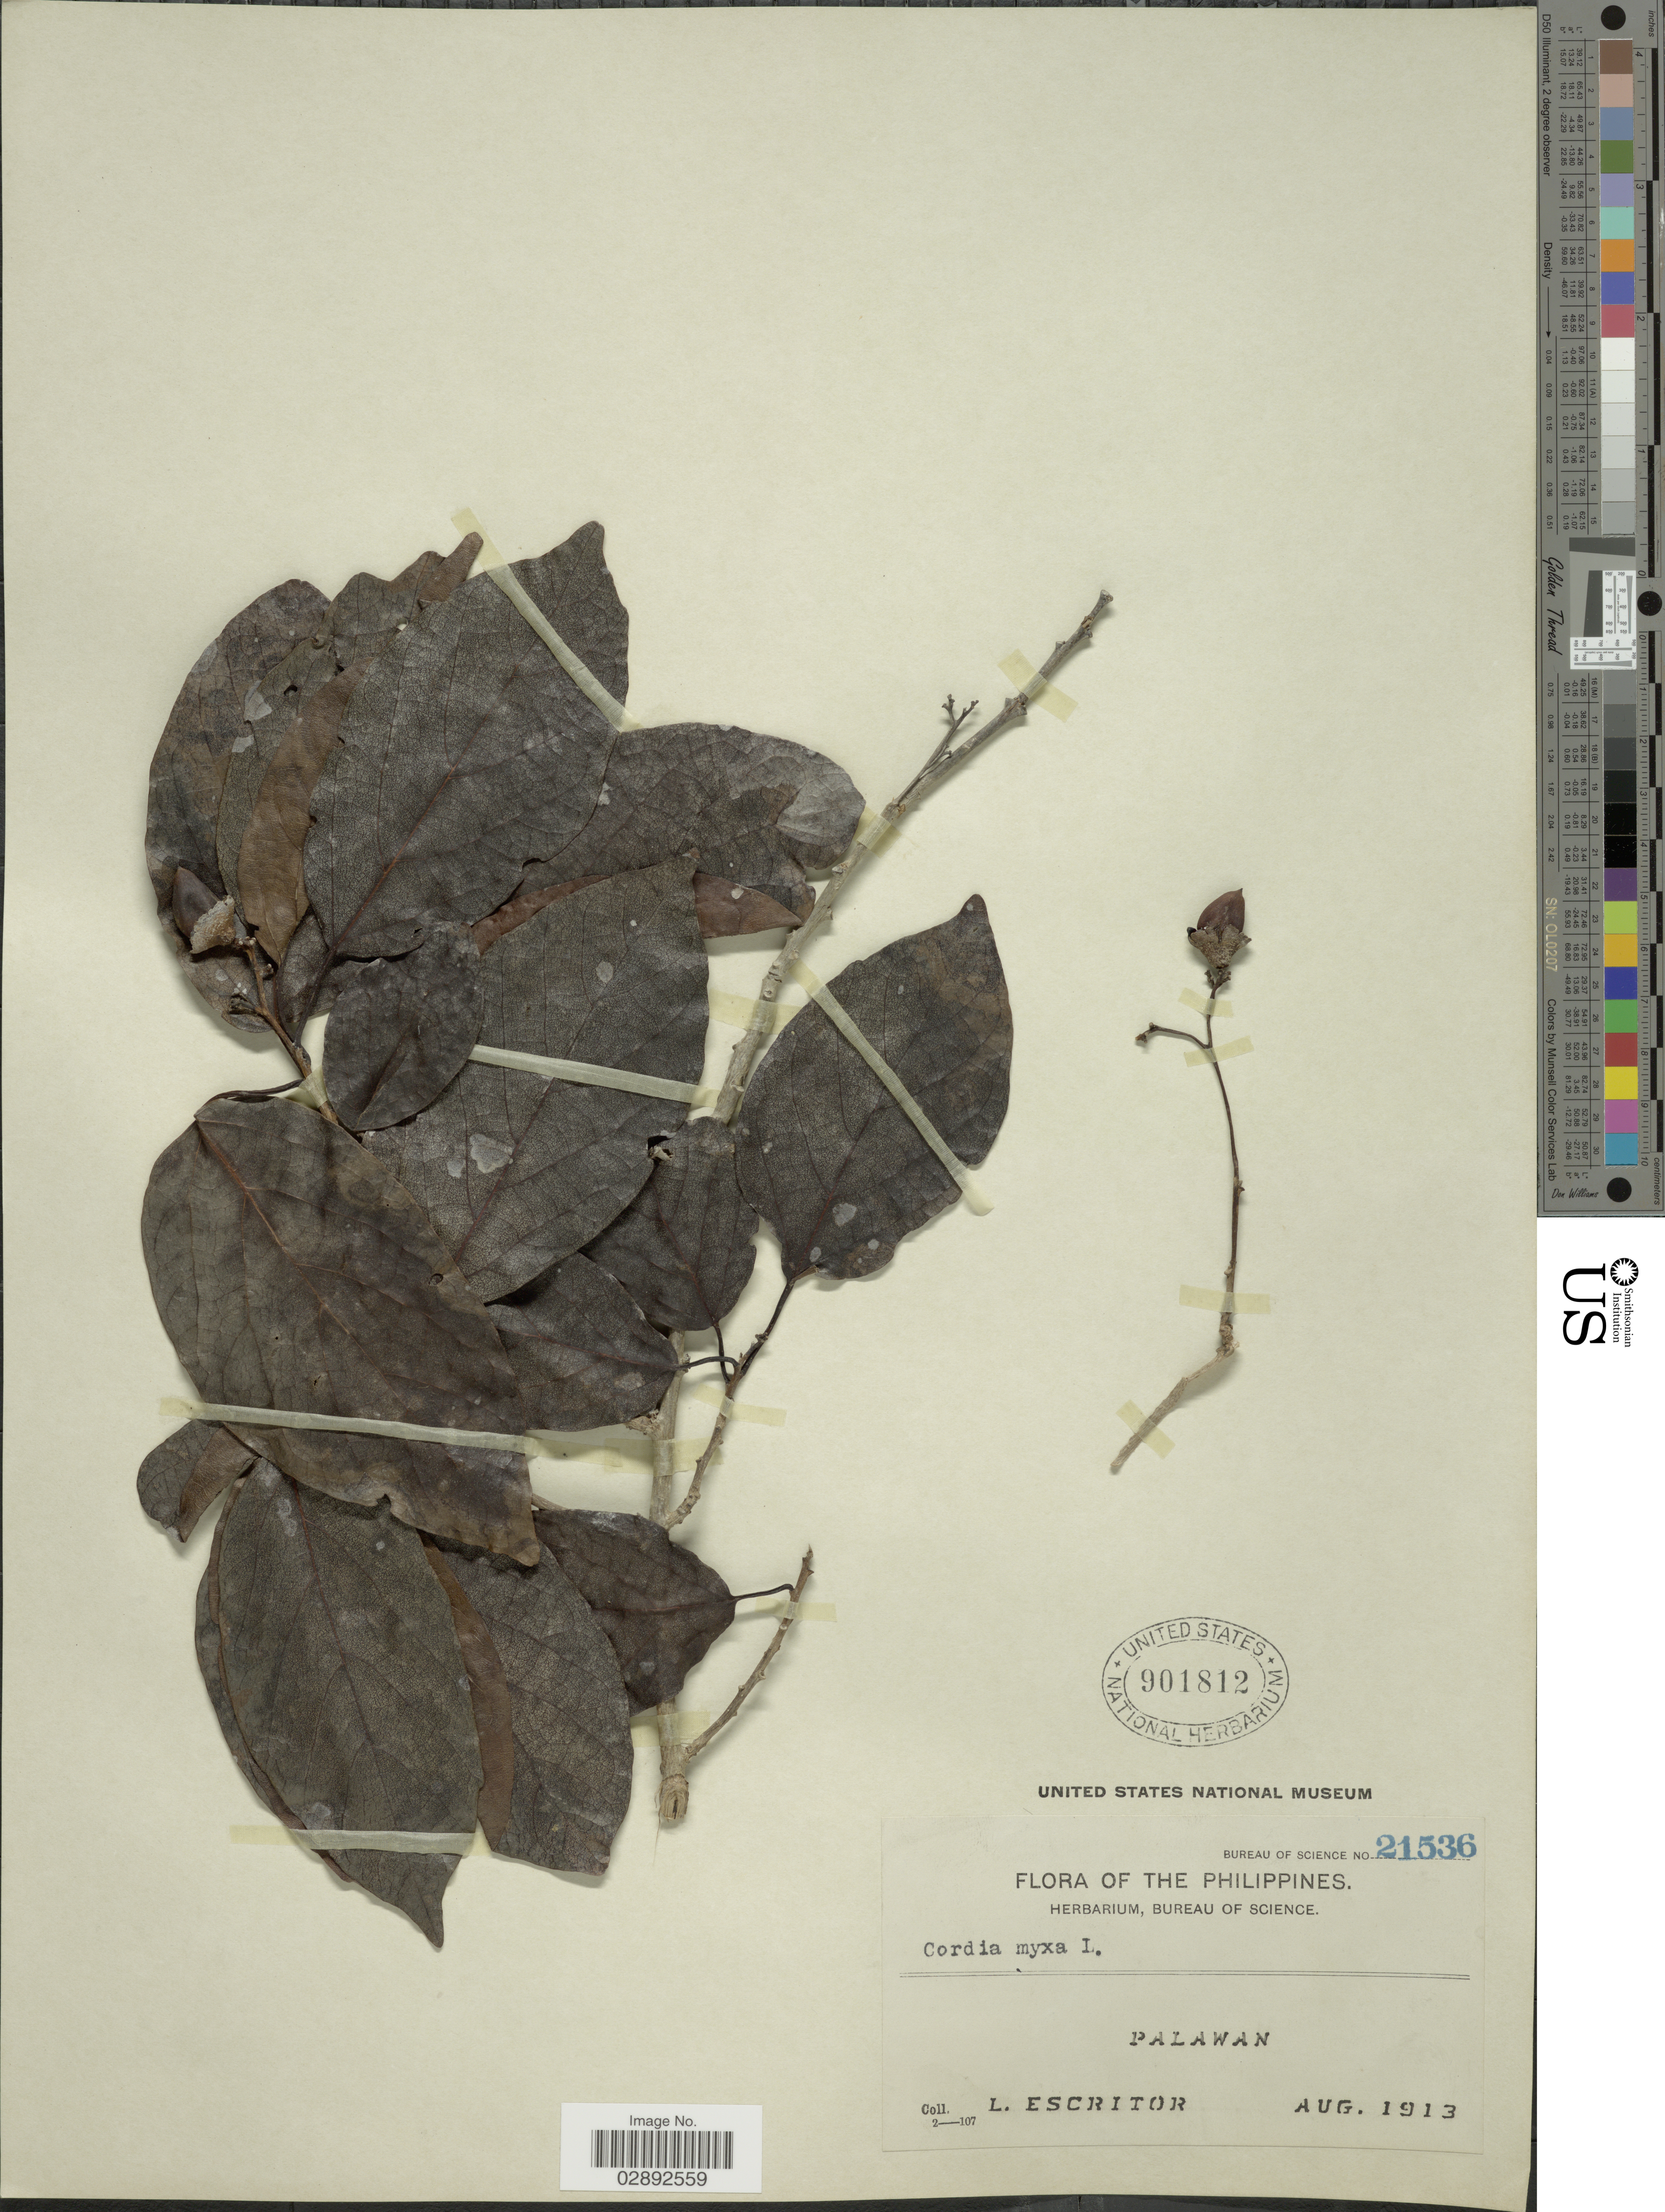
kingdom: Plantae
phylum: Tracheophyta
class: Magnoliopsida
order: Boraginales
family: Cordiaceae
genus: Cordia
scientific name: Cordia dichotoma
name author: G. Forst.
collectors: L. Escritor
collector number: Bureau of Science 21536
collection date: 1913-08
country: Philippines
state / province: Mimaropa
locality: Palawan.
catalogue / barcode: US 901812